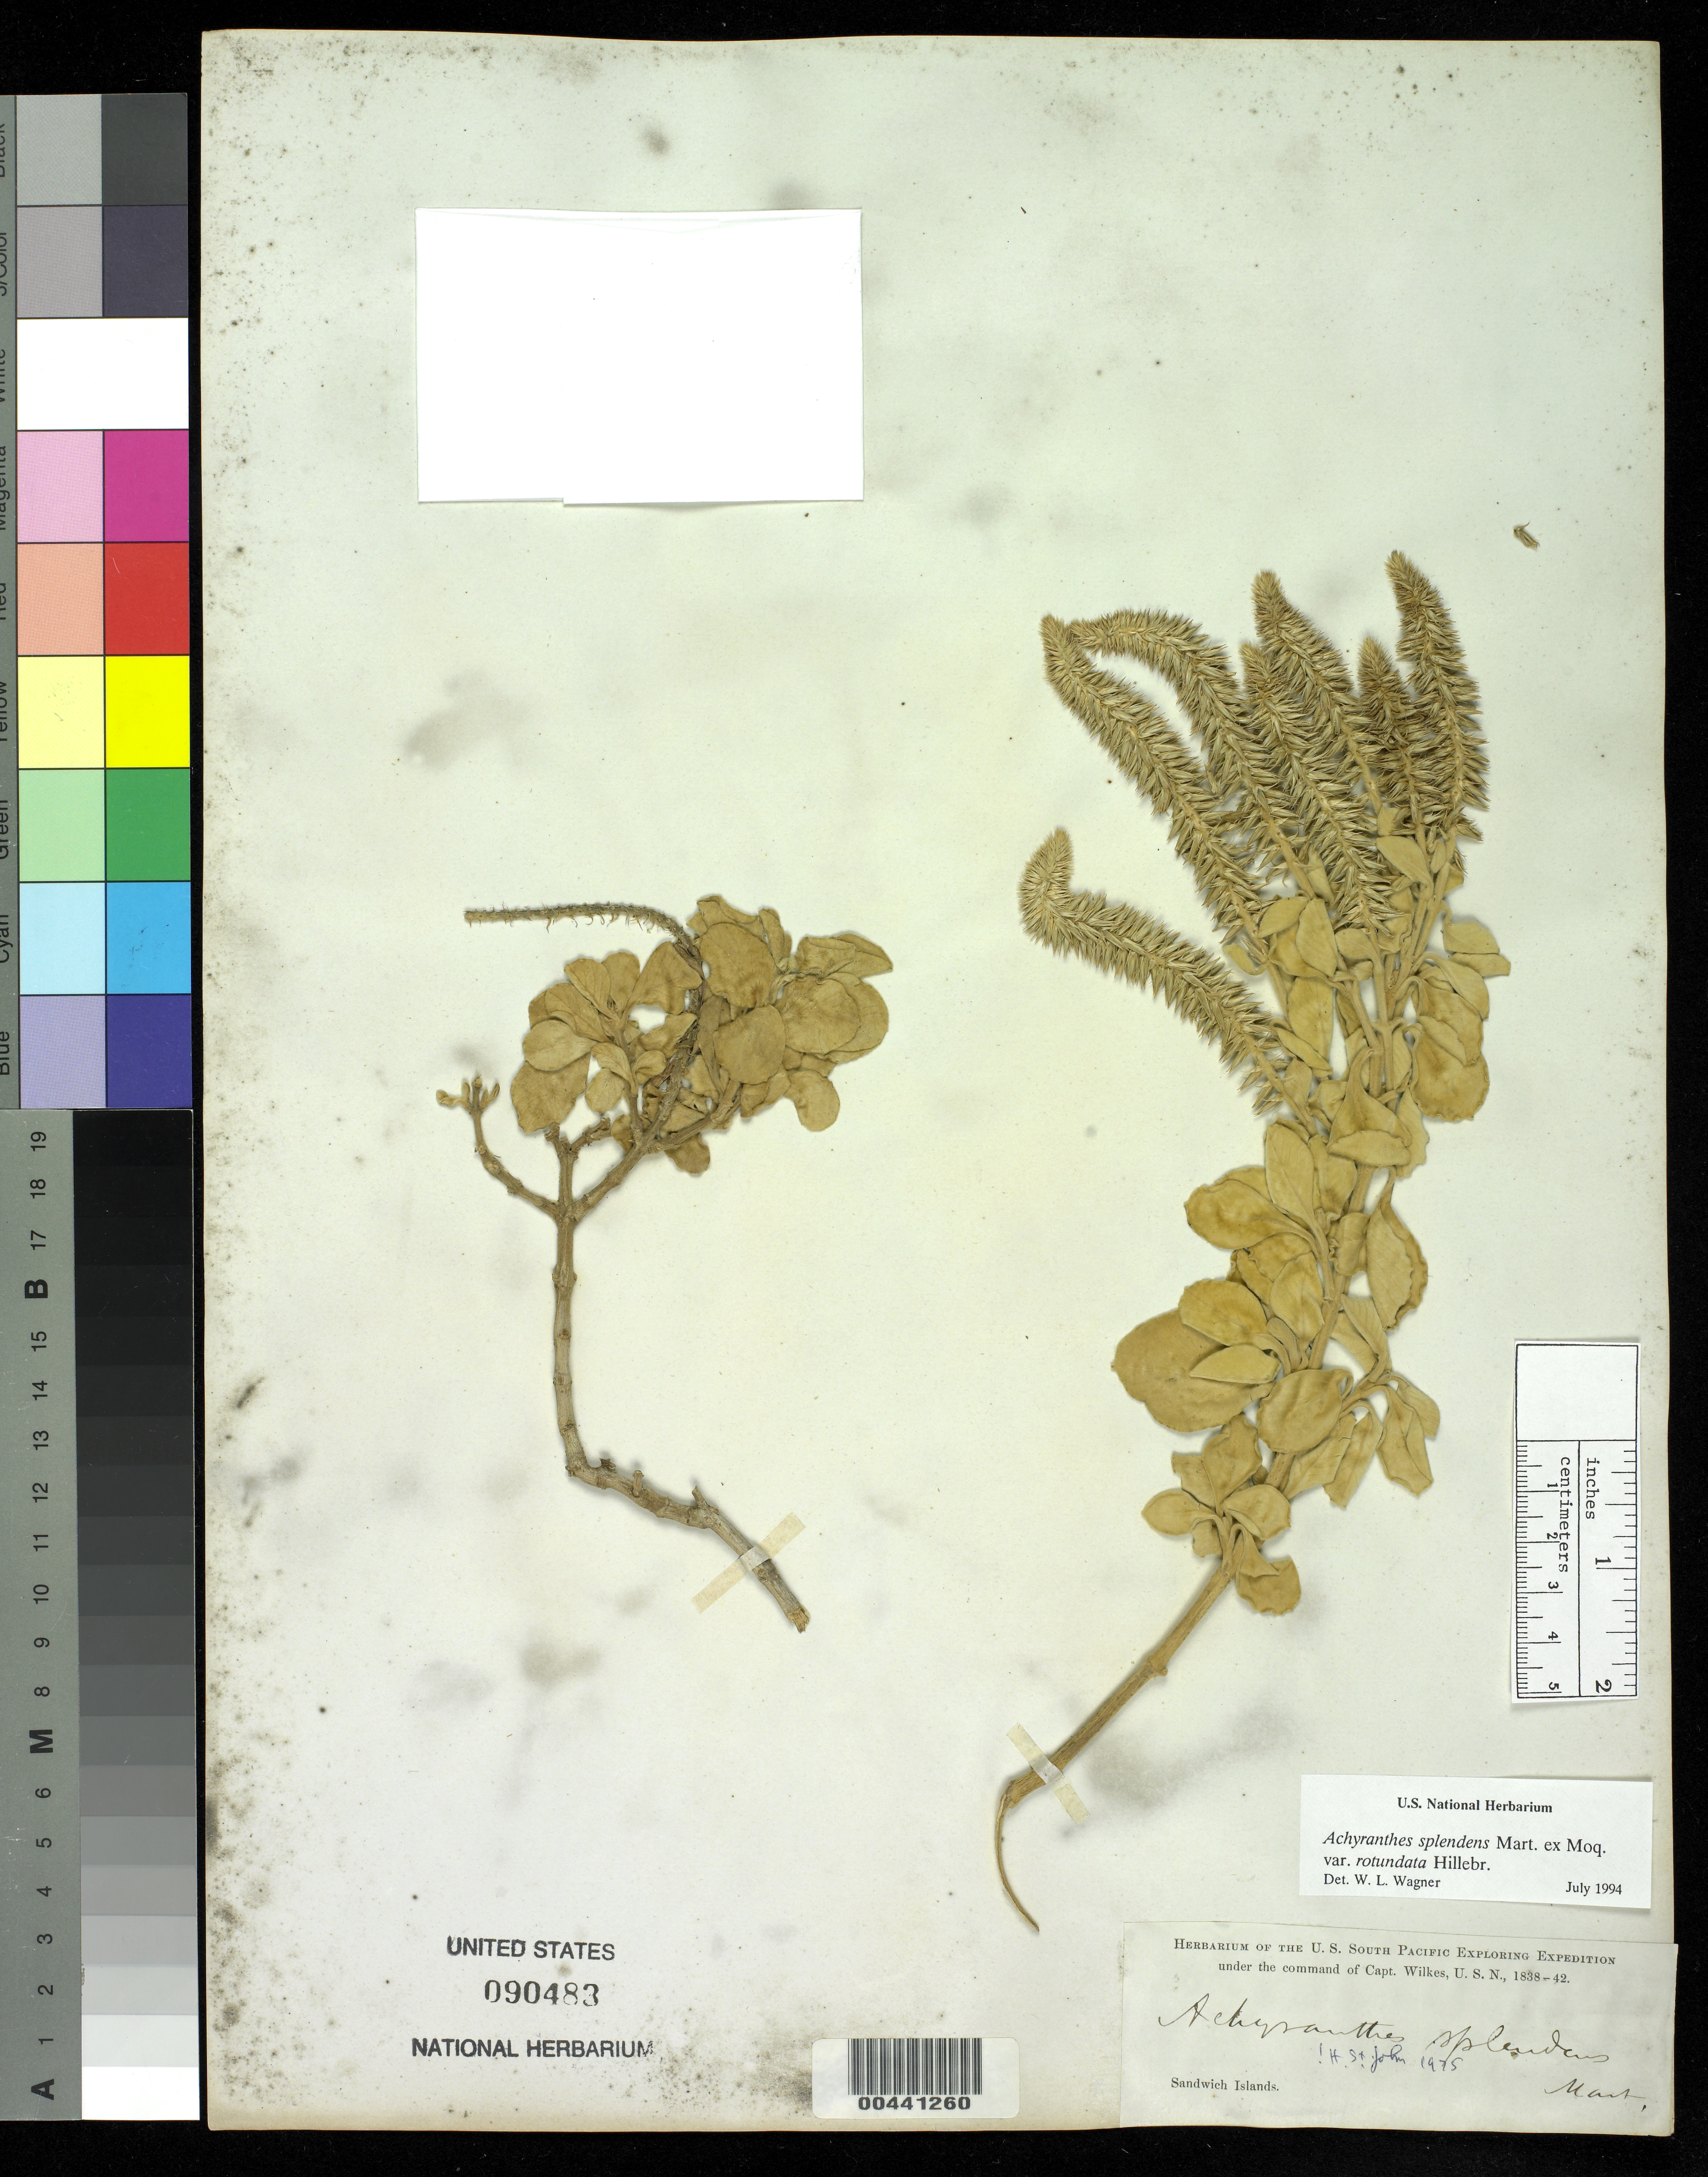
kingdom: Plantae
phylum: Tracheophyta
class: Magnoliopsida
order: Caryophyllales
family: Amaranthaceae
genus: Achyranthes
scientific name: Achyranthes splendens var. rotundata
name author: Hillebr.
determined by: Wagner, W. L., (BOT), Smithsonian Institution - National Museum of Natural History (UNITED STATES)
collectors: Wilkes Explor. Exped.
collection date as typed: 1838 to -- --- 1842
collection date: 1838/1842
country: United States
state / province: Hawaii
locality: Sandwich Islands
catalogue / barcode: US 90483